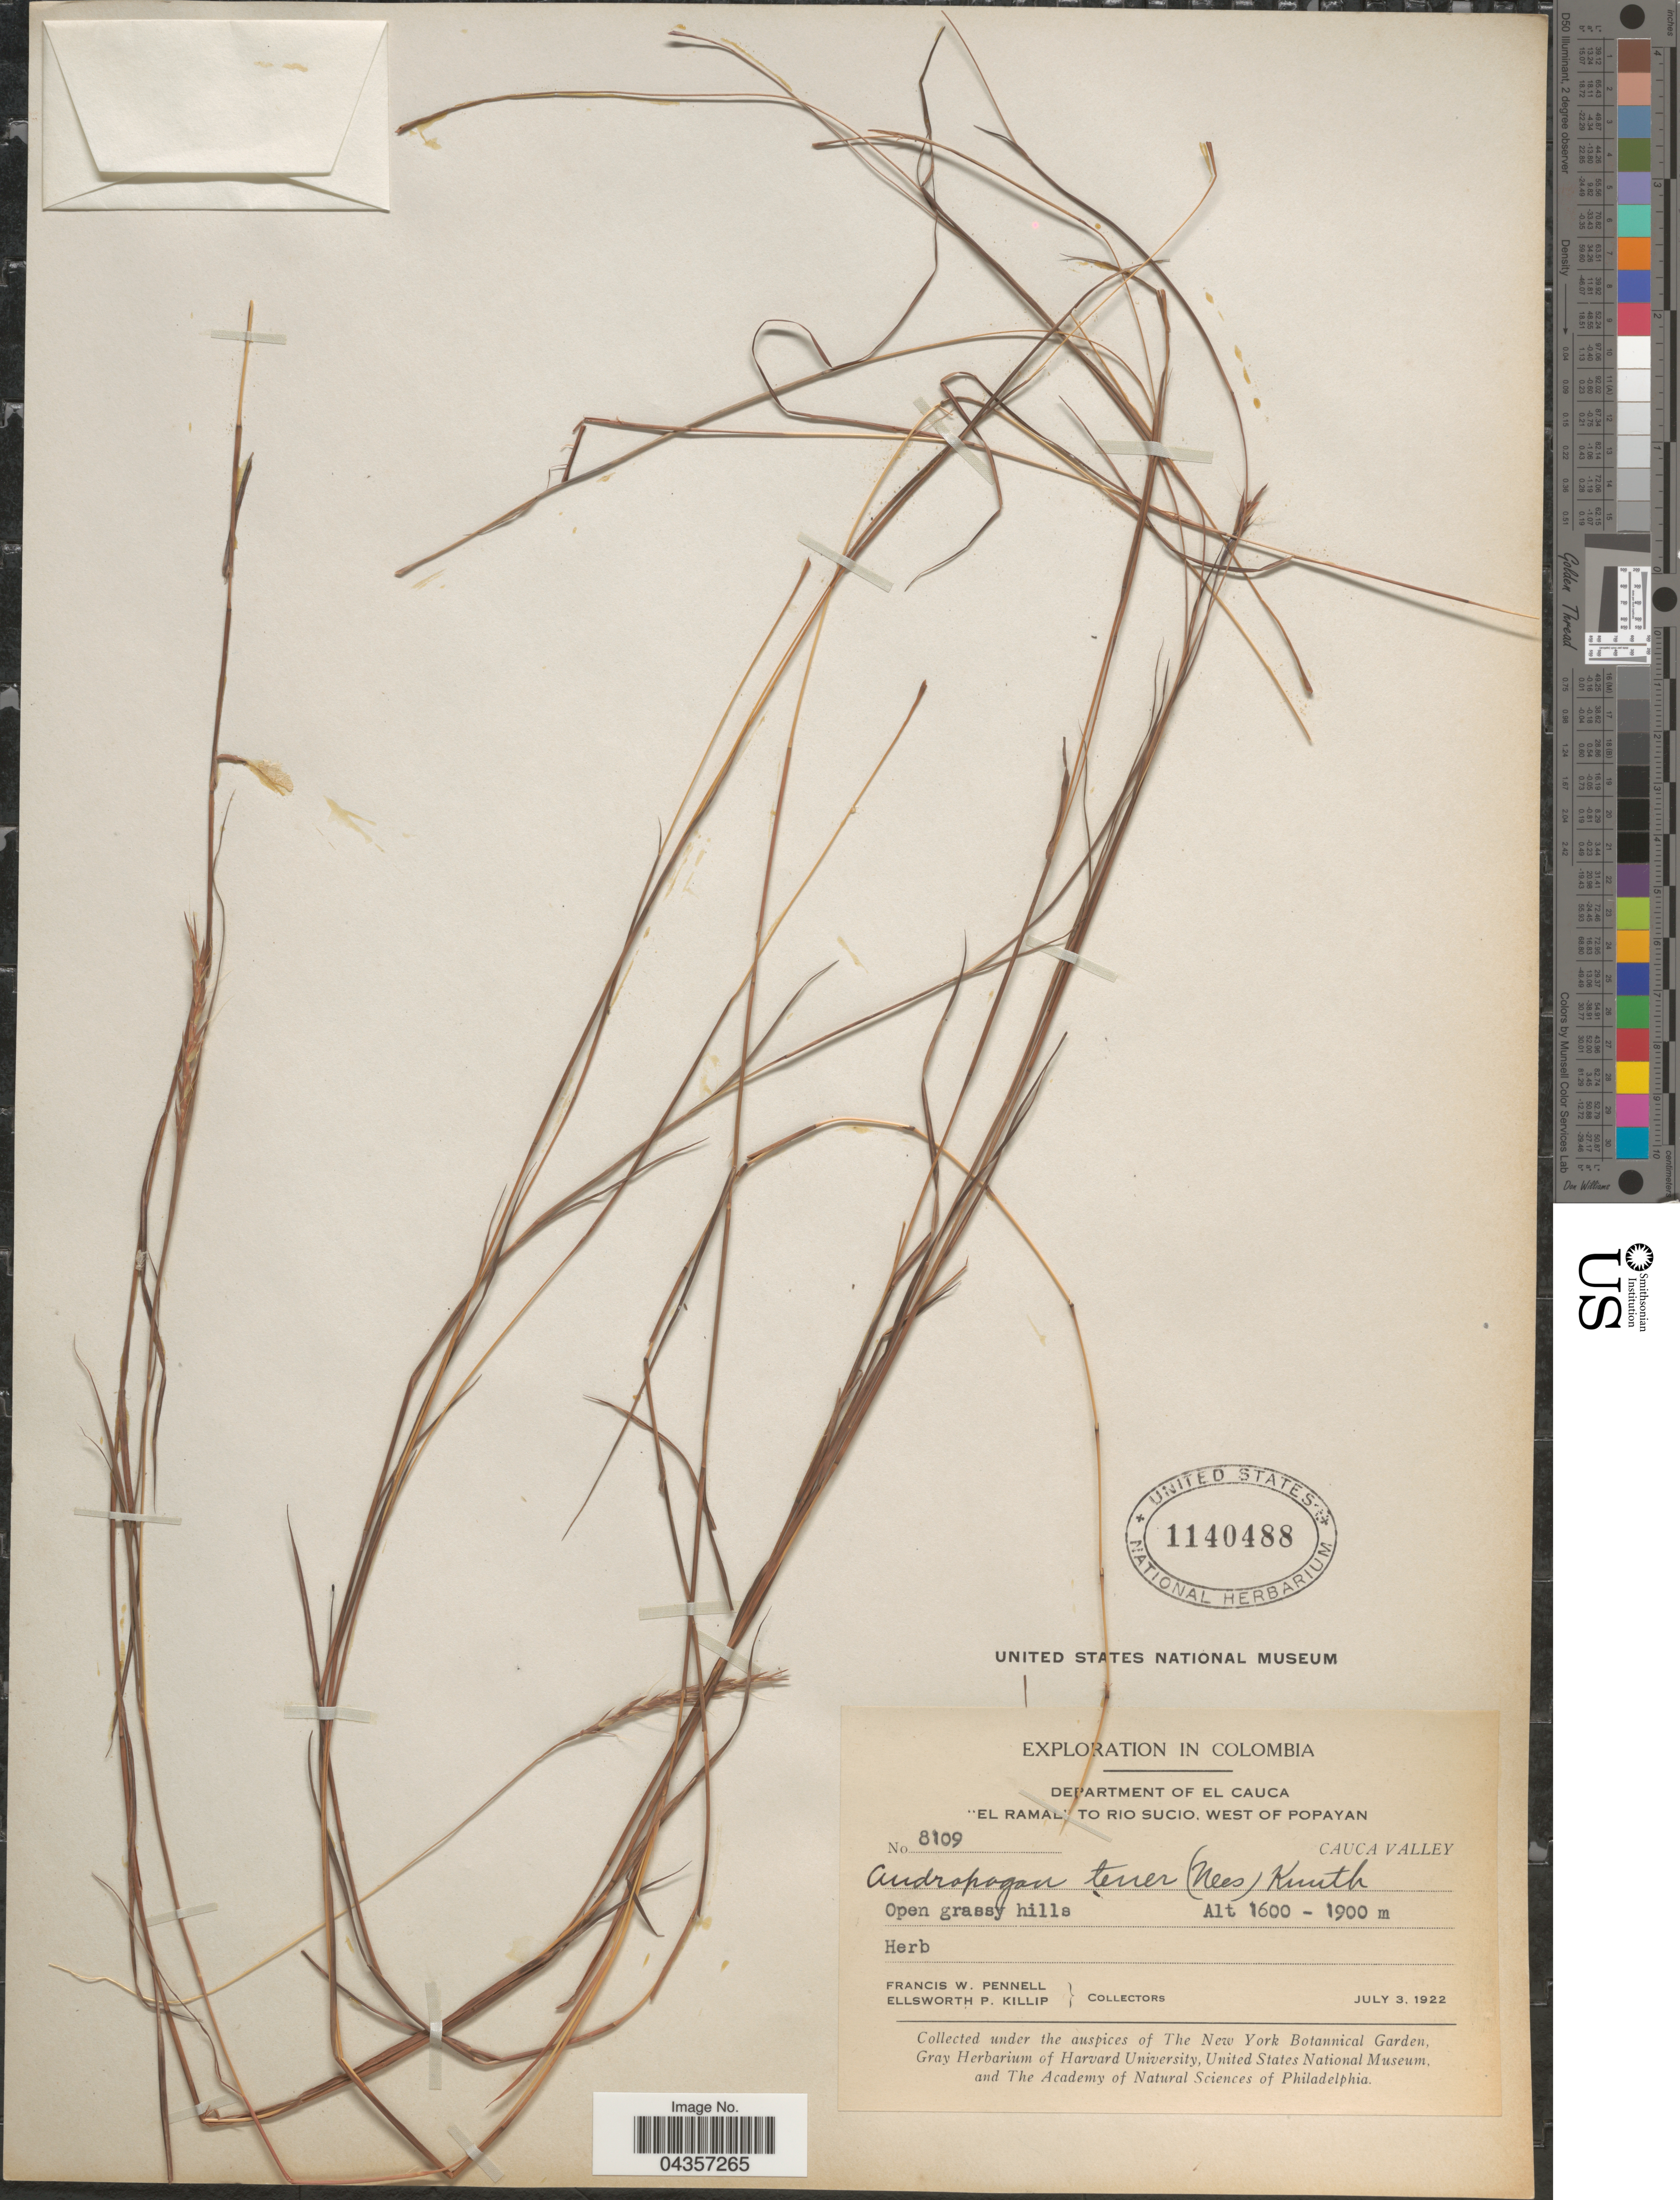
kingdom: Plantae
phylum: Tracheophyta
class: Liliopsida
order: Poales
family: Poaceae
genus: Schizachyrium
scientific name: Schizachyrium tenerum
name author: Nees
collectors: F. W. Pennell & E. P. Killip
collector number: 8109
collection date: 1922-07-03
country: Colombia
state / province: Cauca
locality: Exploration in Colombia. Department of El Cauca. "El Ramal" to Rio Sucio, west of Popayan. Cauca Valley.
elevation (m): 1600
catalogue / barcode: US 1140488